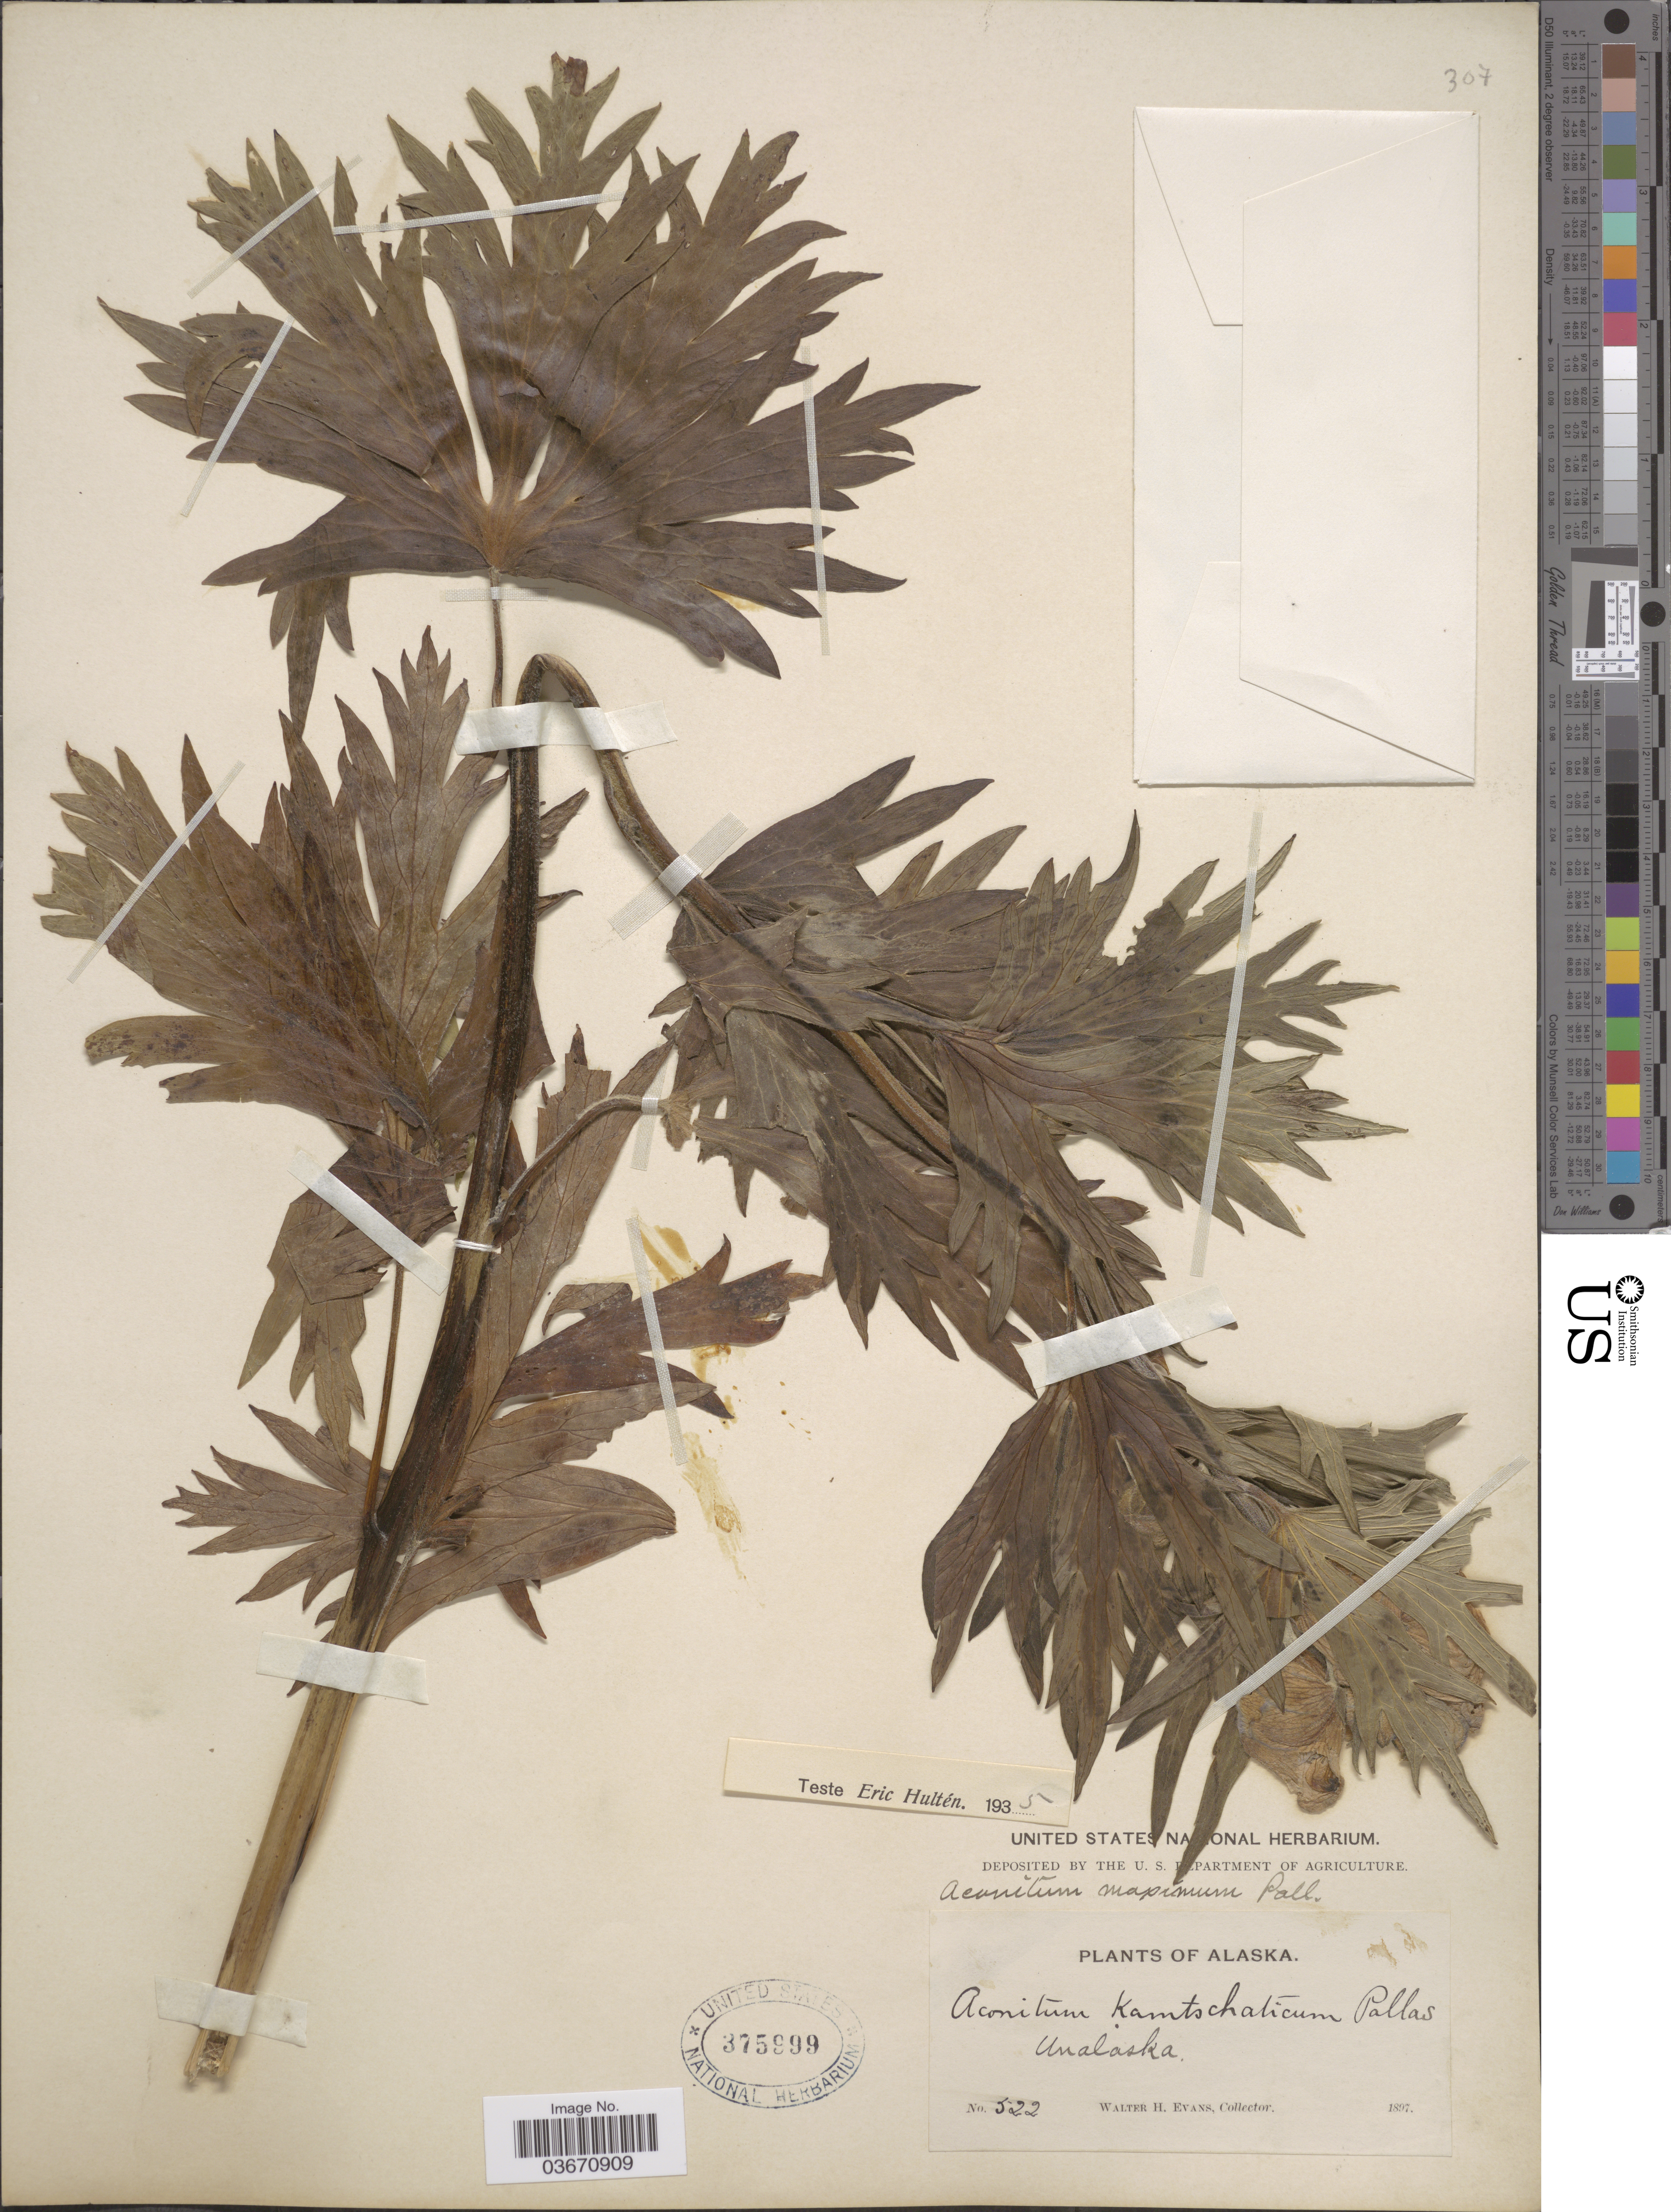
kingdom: Plantae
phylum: Tracheophyta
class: Magnoliopsida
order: Ranunculales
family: Ranunculaceae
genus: Aconitum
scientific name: Aconitum maximum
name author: Pall. ex DC.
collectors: W. H. Evans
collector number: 522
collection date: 1897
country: United States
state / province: Alaska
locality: Unalaska.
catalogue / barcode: US 375999